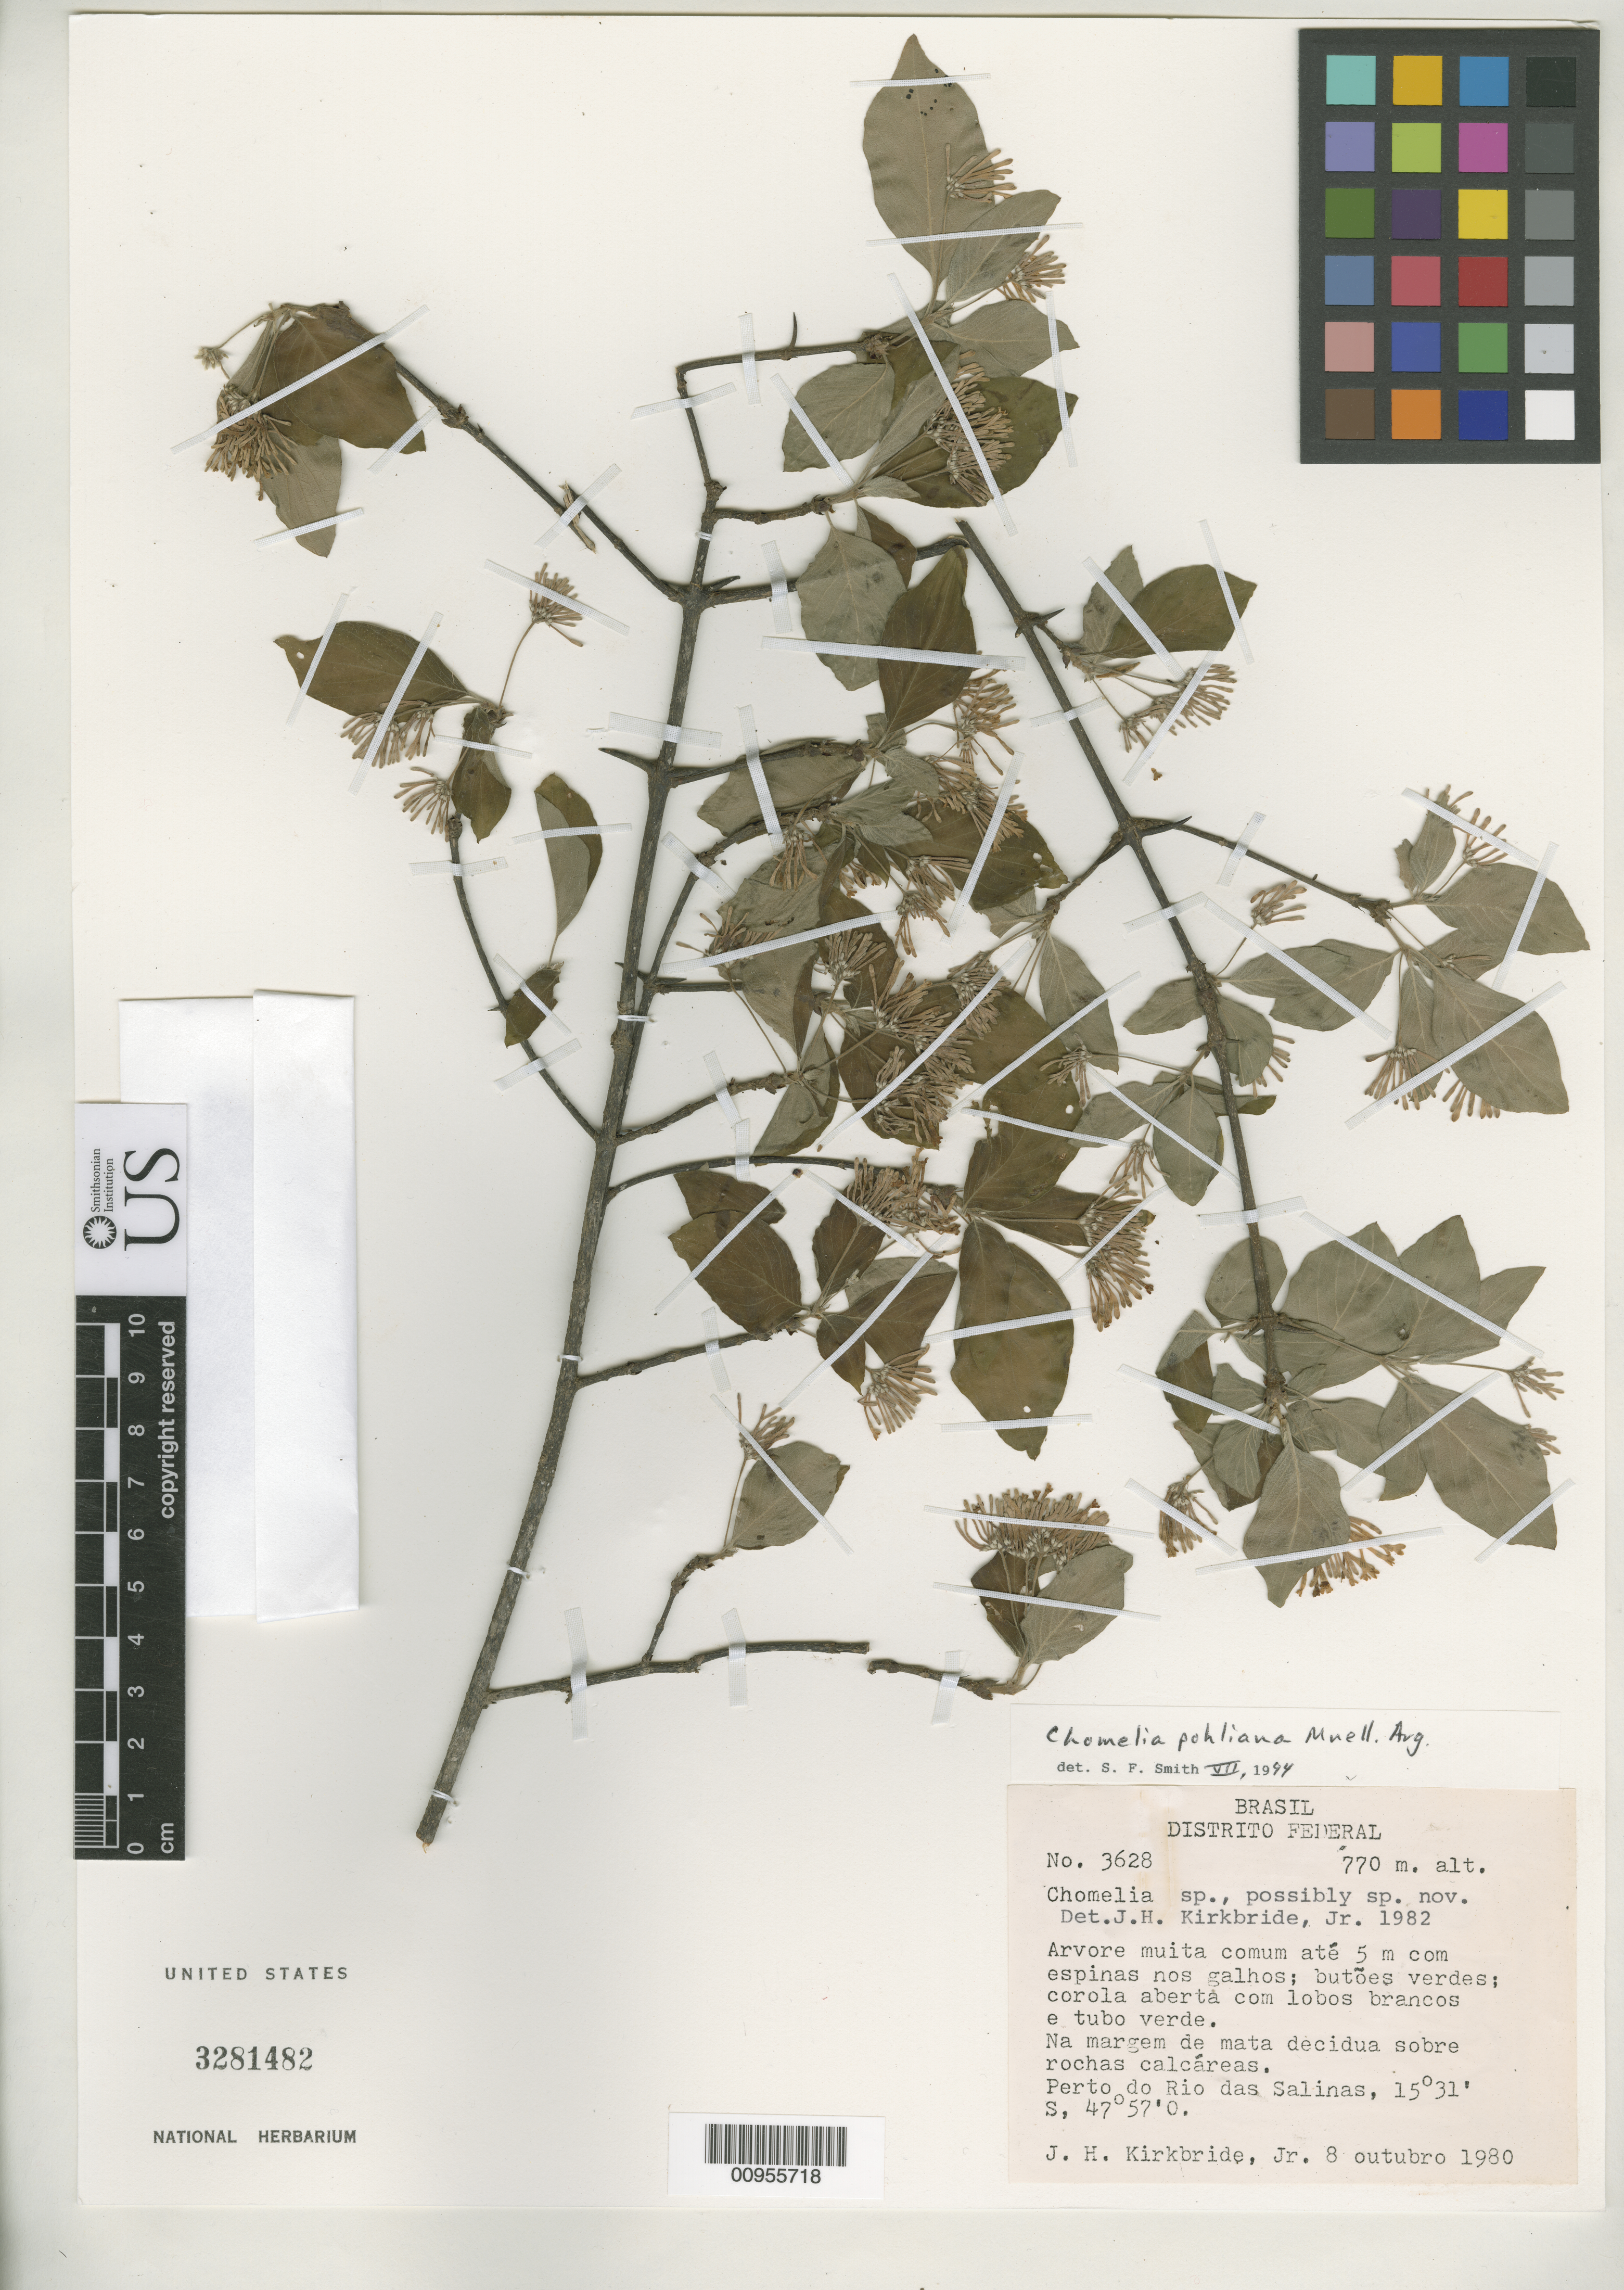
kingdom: Plantae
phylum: Tracheophyta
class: Magnoliopsida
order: Gentianales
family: Rubiaceae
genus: Chomelia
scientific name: Chomelia kirkbridei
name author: Delprete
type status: Isotype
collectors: J. H. Kirkbride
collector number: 3628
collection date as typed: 08 Oct 1980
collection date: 1980-10-08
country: Brazil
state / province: Distrito Federal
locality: Perto do Rio das Salinas.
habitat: Na margem de mata decidua sobre rochas calcáreas.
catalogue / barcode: US 3281482